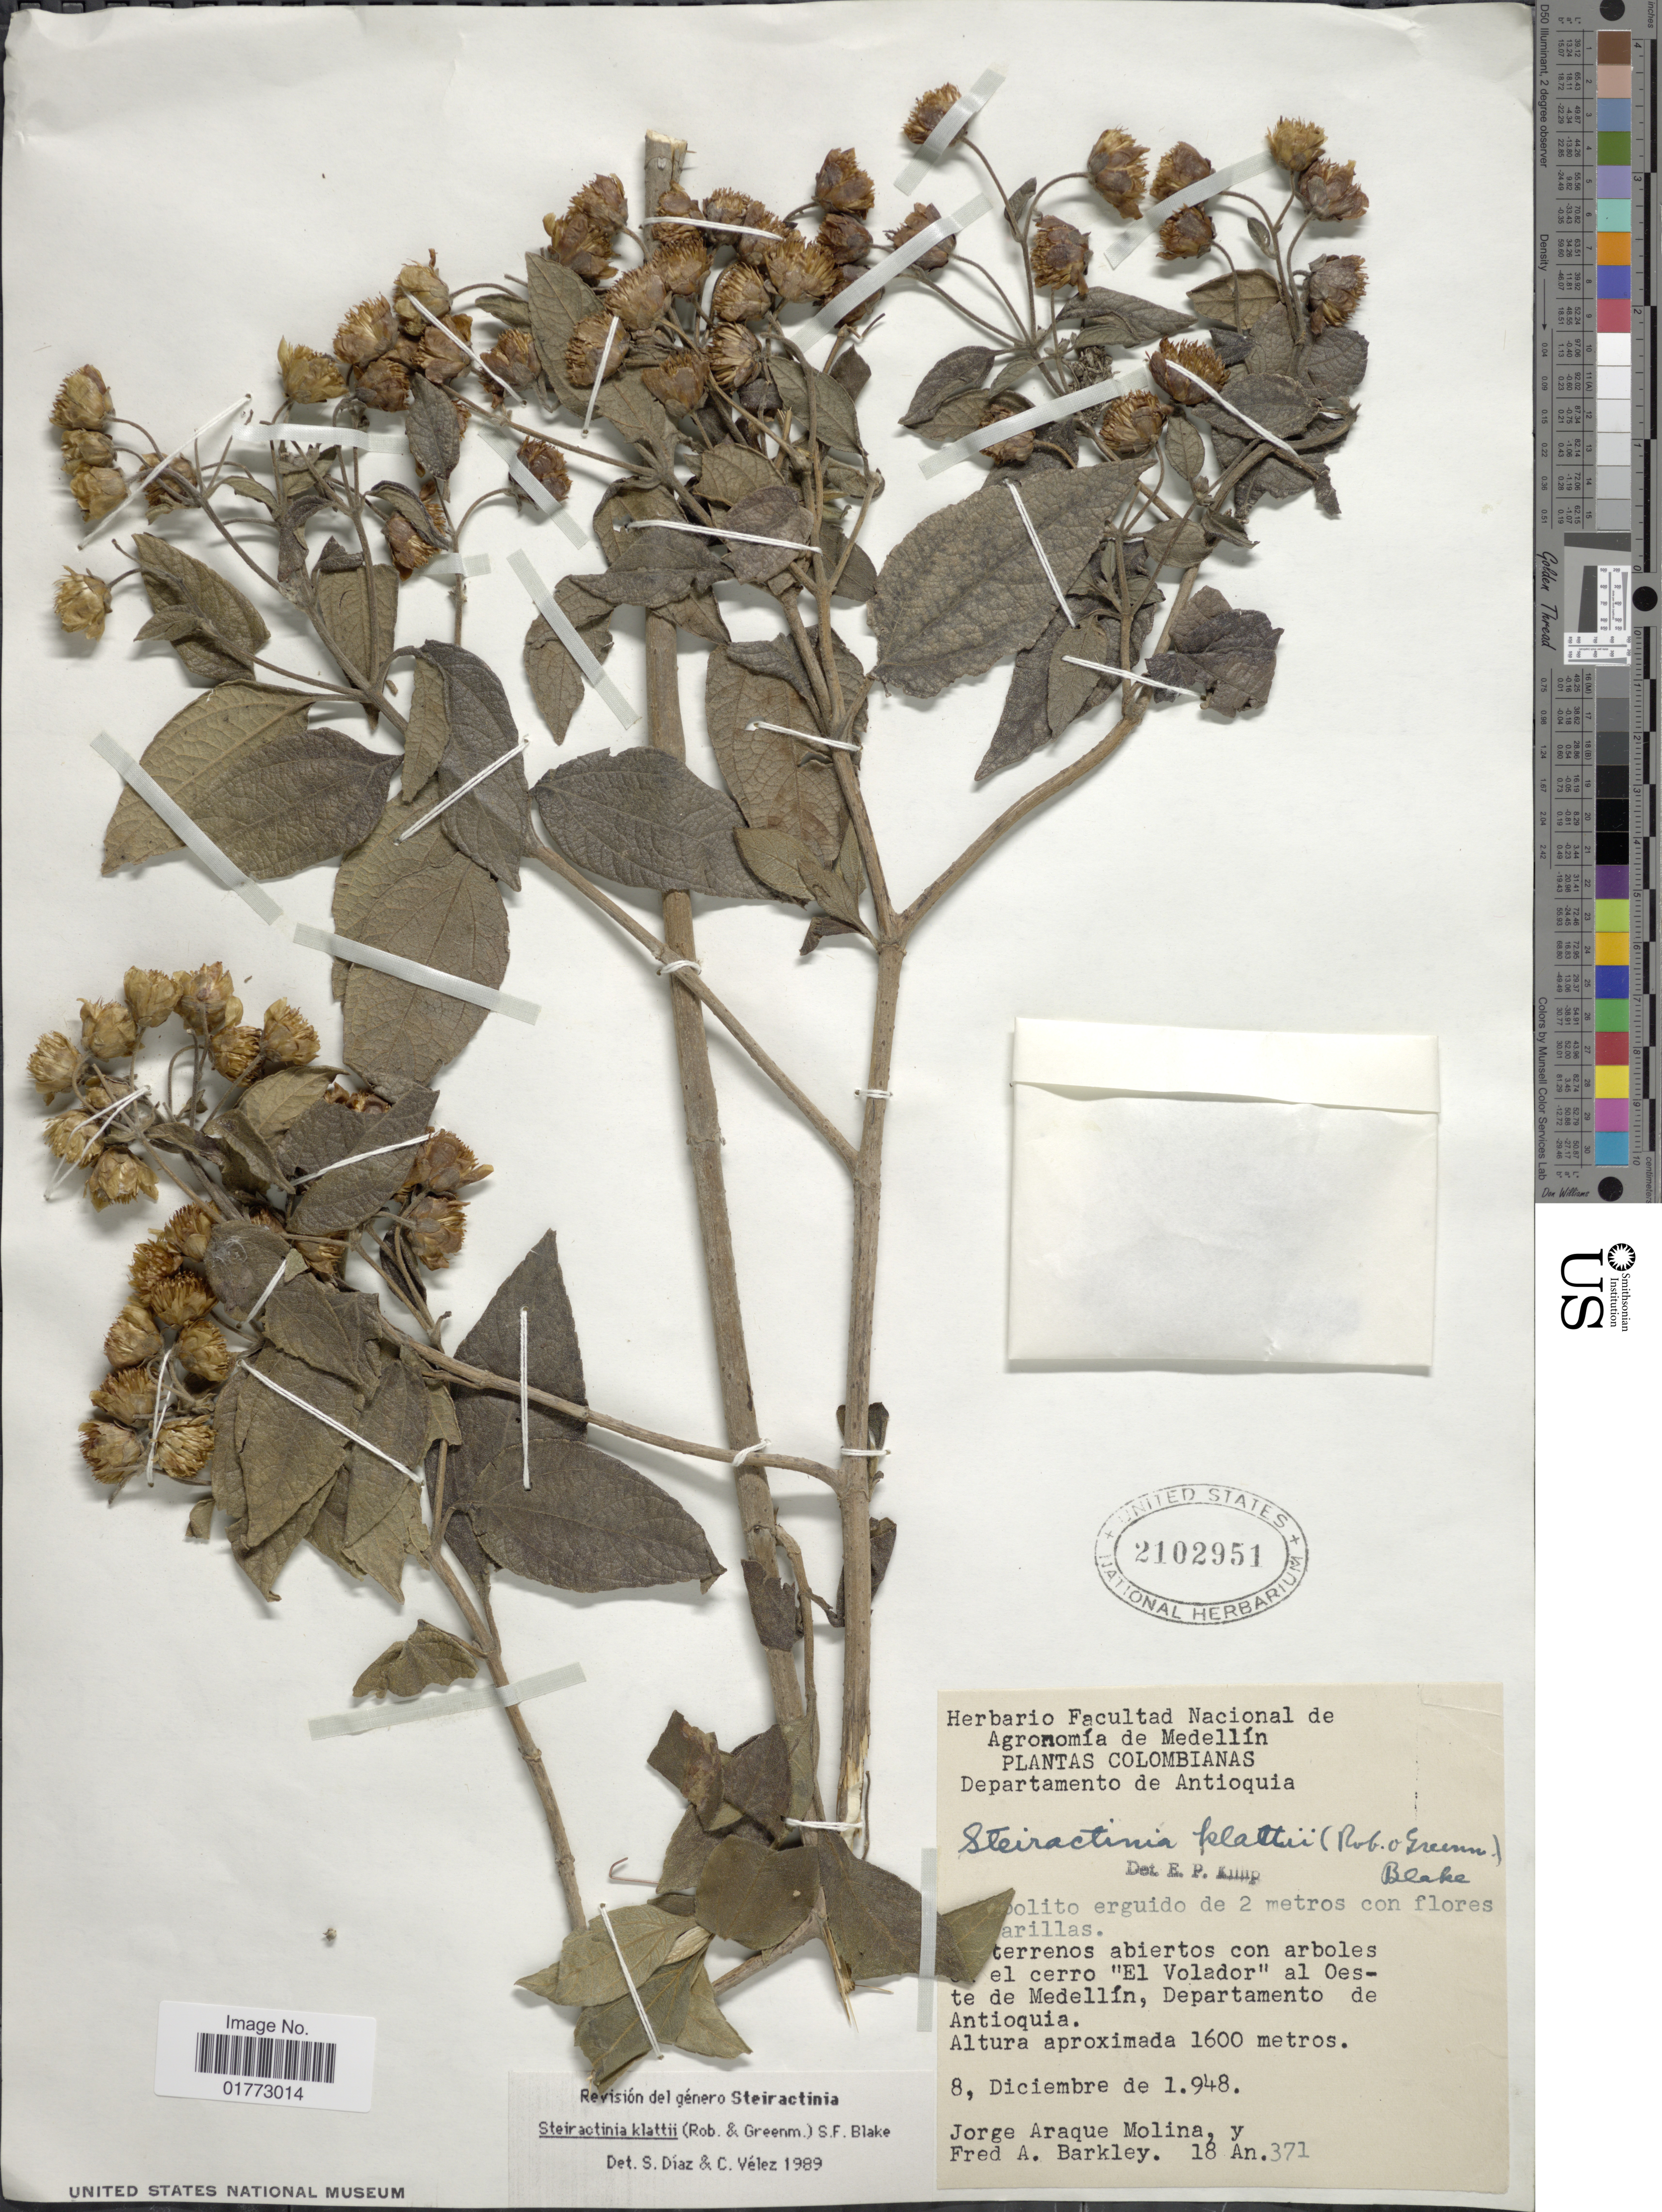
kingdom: Plantae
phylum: Tracheophyta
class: Magnoliopsida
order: Asterales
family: Asteraceae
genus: Steiractinia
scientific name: Steiractinia klattii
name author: S.F. Blake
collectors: J. A. Molina & F. A. Barkley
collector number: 18An371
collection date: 1948-12-08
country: Colombia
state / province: Antioquia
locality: En terrenos abiertos con arboles en el cerro "El Volador" al Oeste de Medellin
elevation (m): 1600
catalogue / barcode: US 2102951